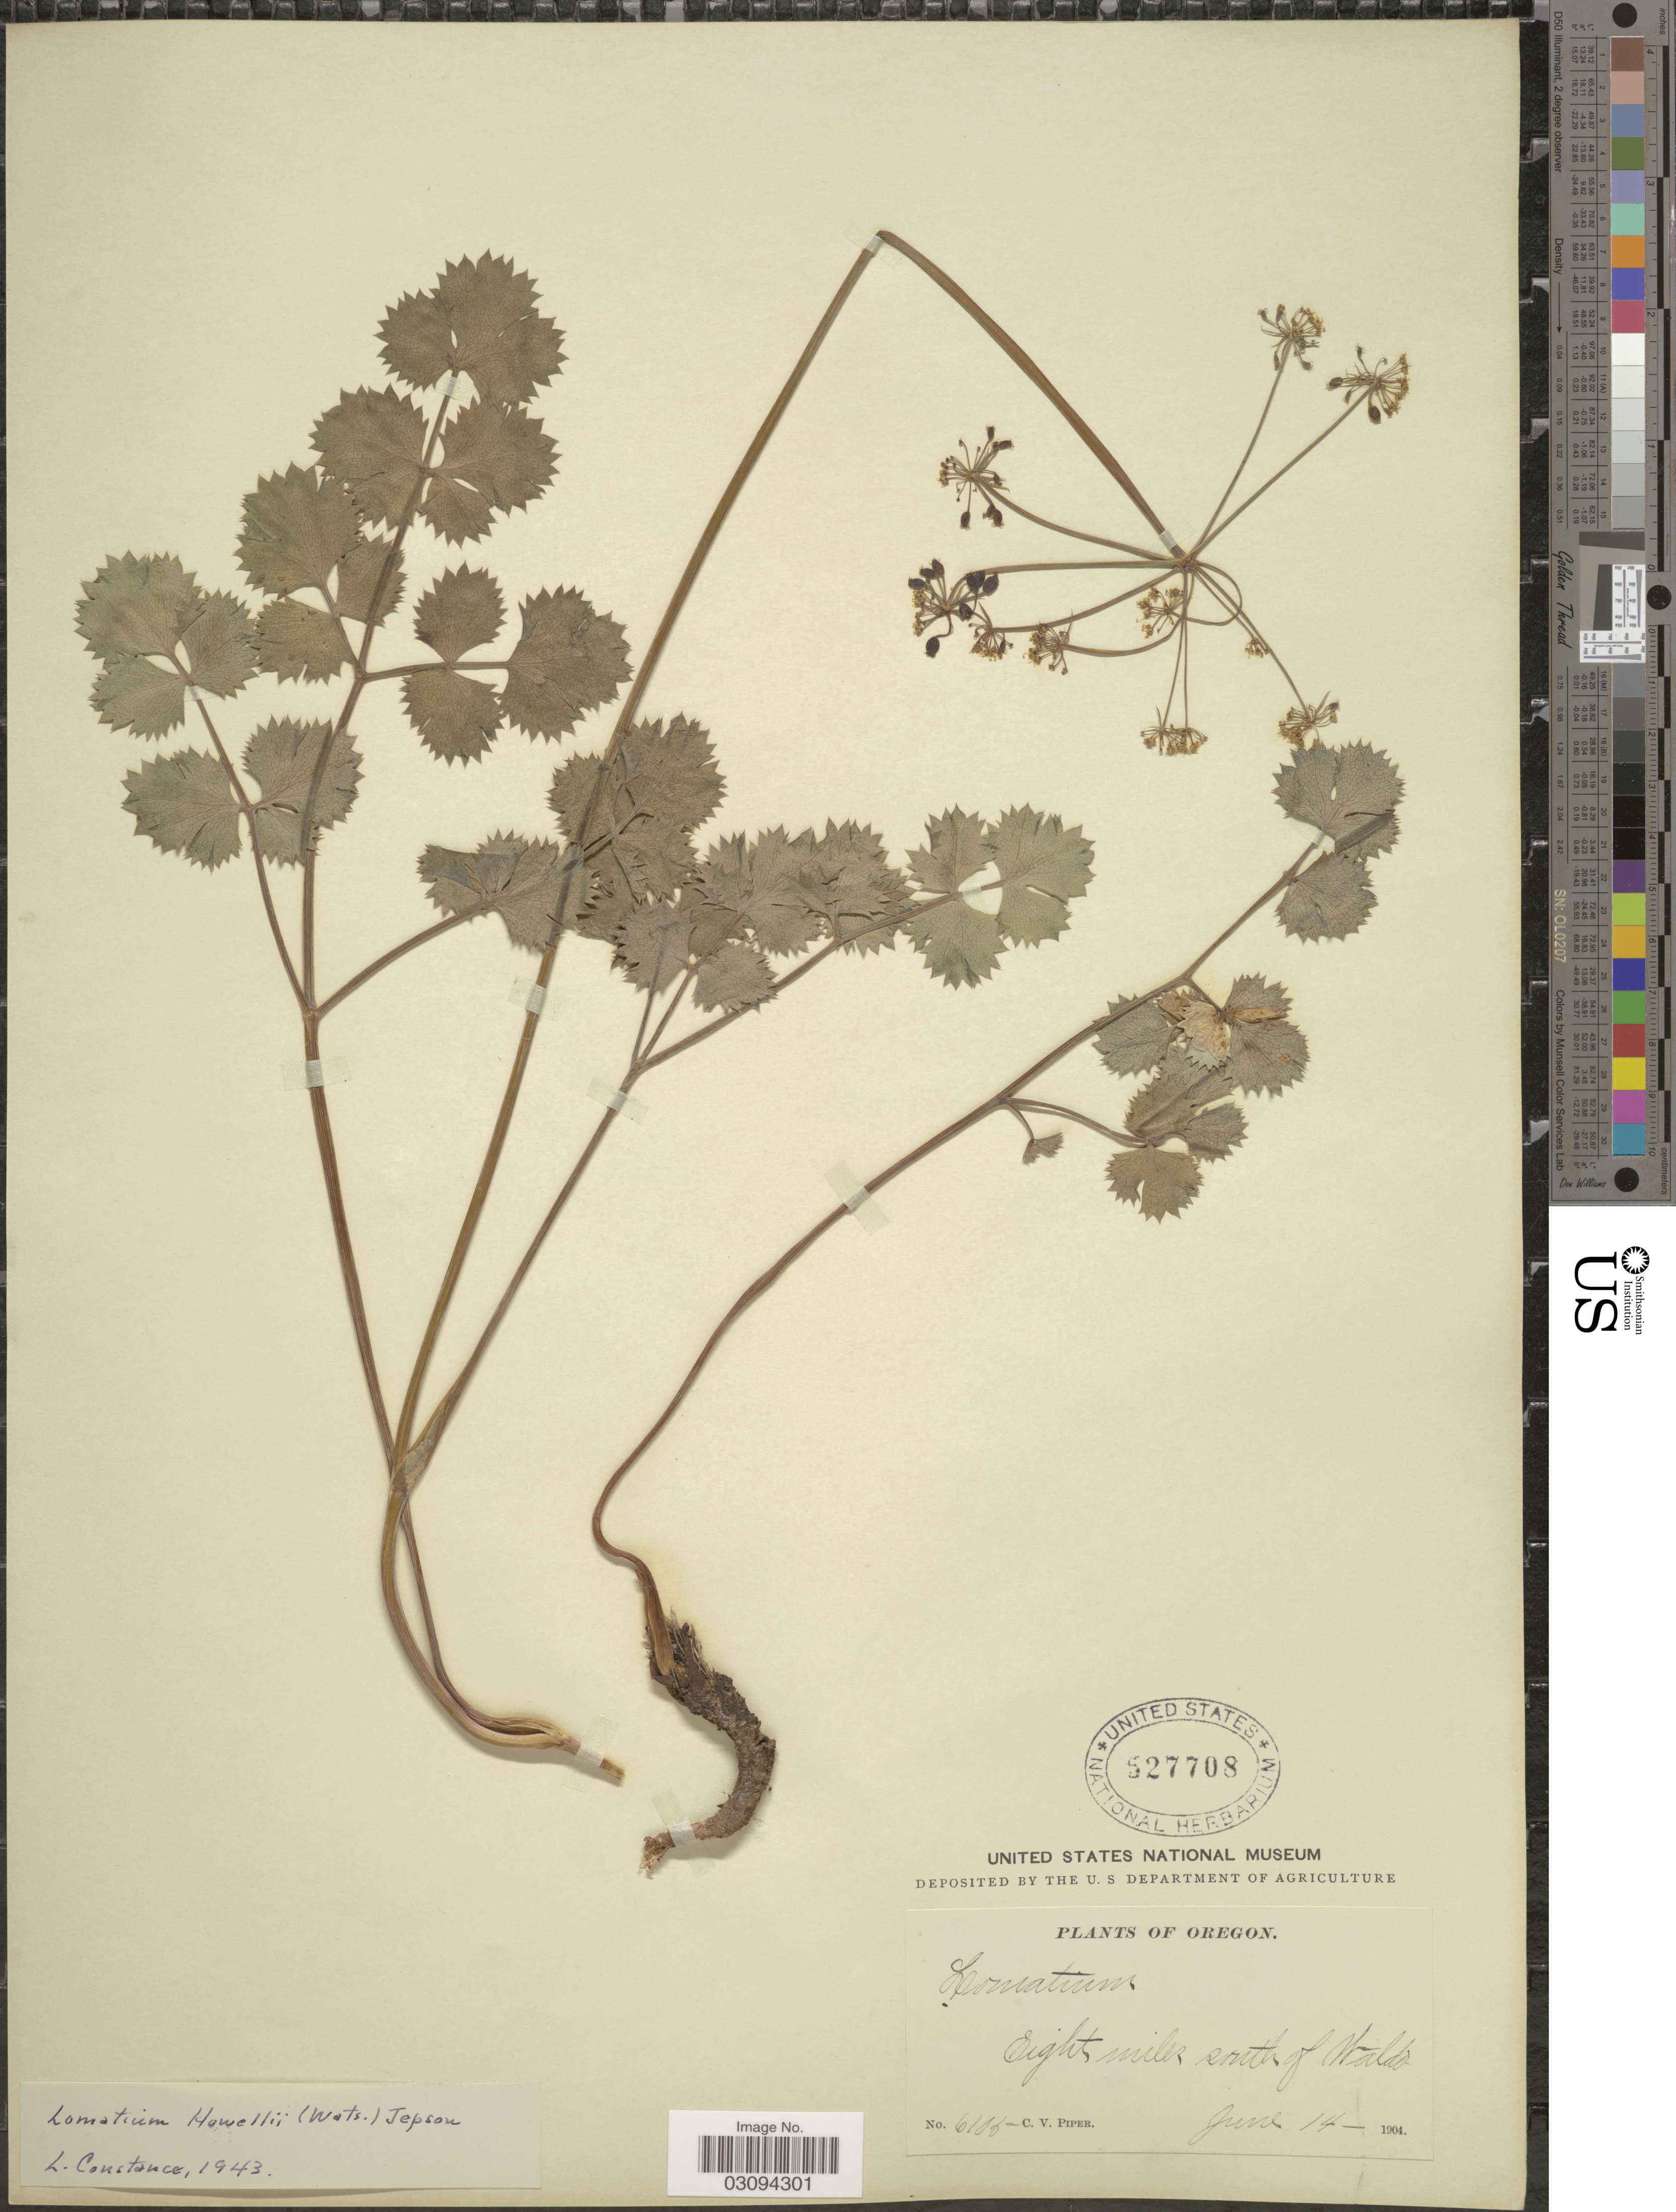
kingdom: Plantae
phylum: Tracheophyta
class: Magnoliopsida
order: Apiales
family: Apiaceae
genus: Lomatium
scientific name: Lomatium howellii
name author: (S. Watson) Jeps.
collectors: C. V. Piper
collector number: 6105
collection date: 1904-06-14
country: United States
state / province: Oregon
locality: Eight miles south of Waldo.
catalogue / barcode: US 527708